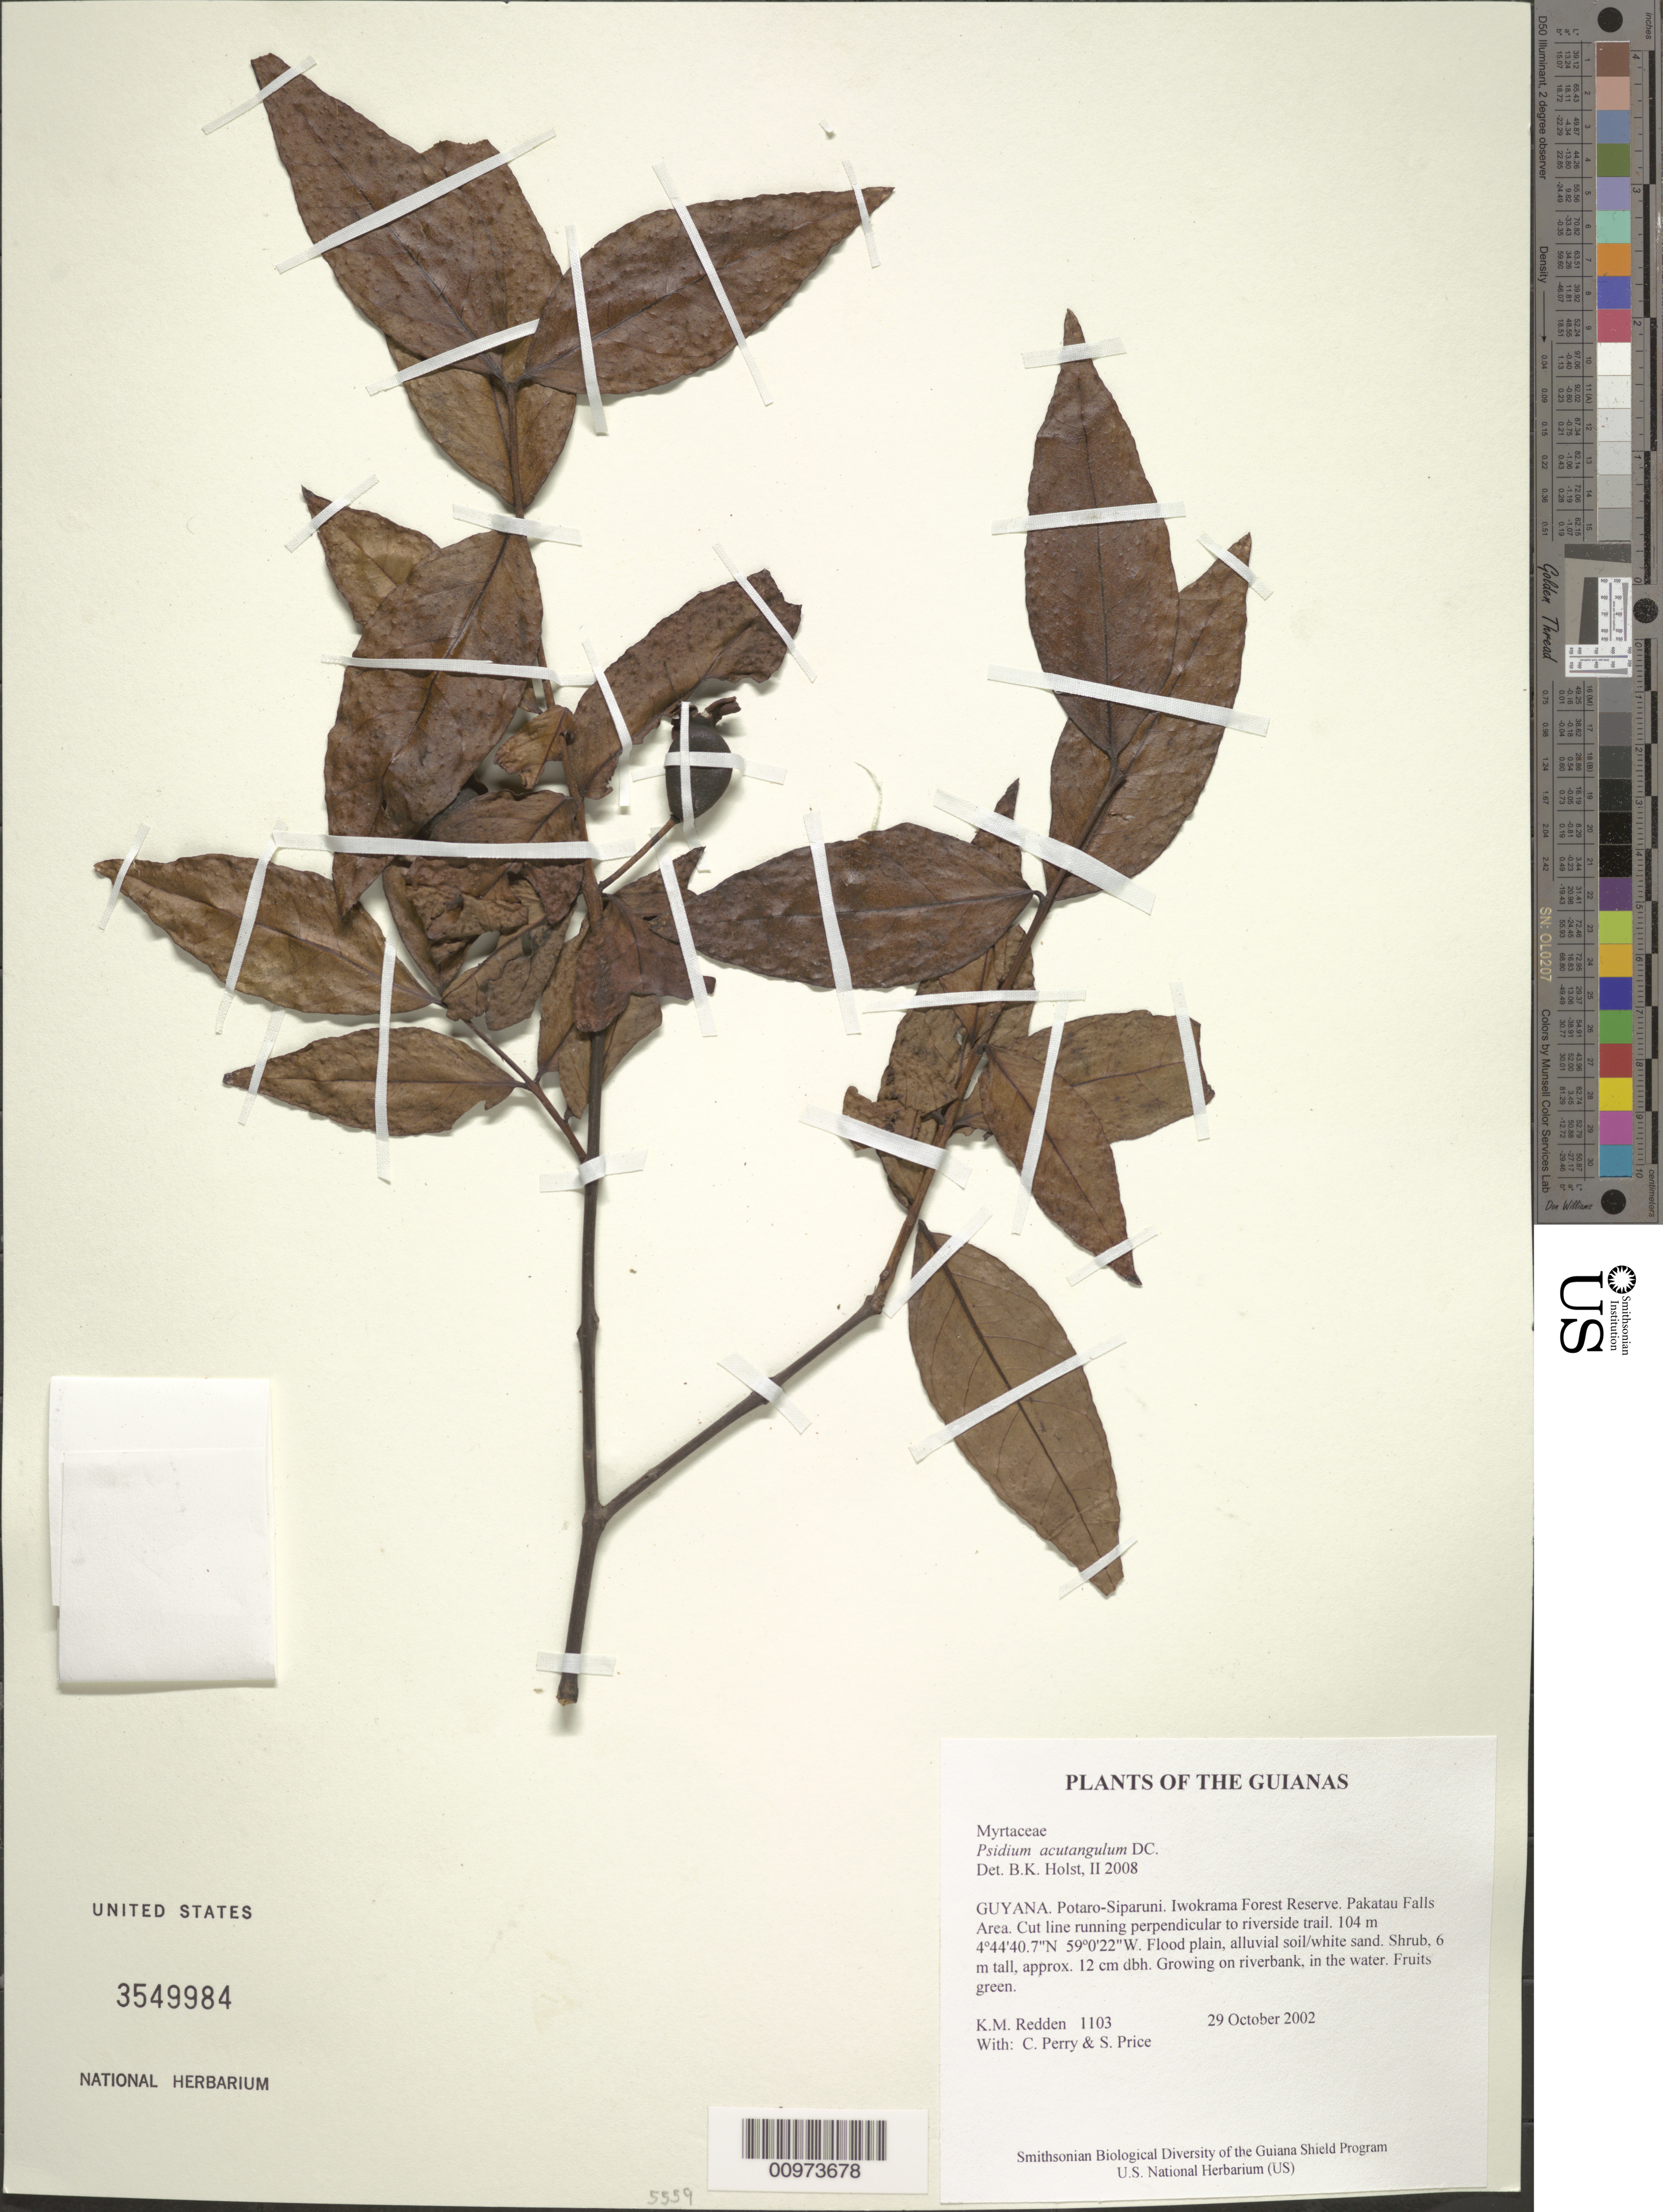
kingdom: Plantae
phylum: Tracheophyta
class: Magnoliopsida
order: Myrtales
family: Myrtaceae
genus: Psidium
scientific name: Psidium acutangulum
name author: (DC.) DC.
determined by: Holst, Bruce K.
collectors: K. M. Redden, C. Perry & S. Price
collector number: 1103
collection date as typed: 29 October 2002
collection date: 2002-10-29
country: Guyana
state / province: Potaro-Siparuni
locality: Iwokrama Forest Reserve. Pakatau Falls Area. Cut line running perpendicular to riverside trail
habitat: Flood plain, alluvial soil/white sand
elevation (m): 104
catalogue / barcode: US 3549984